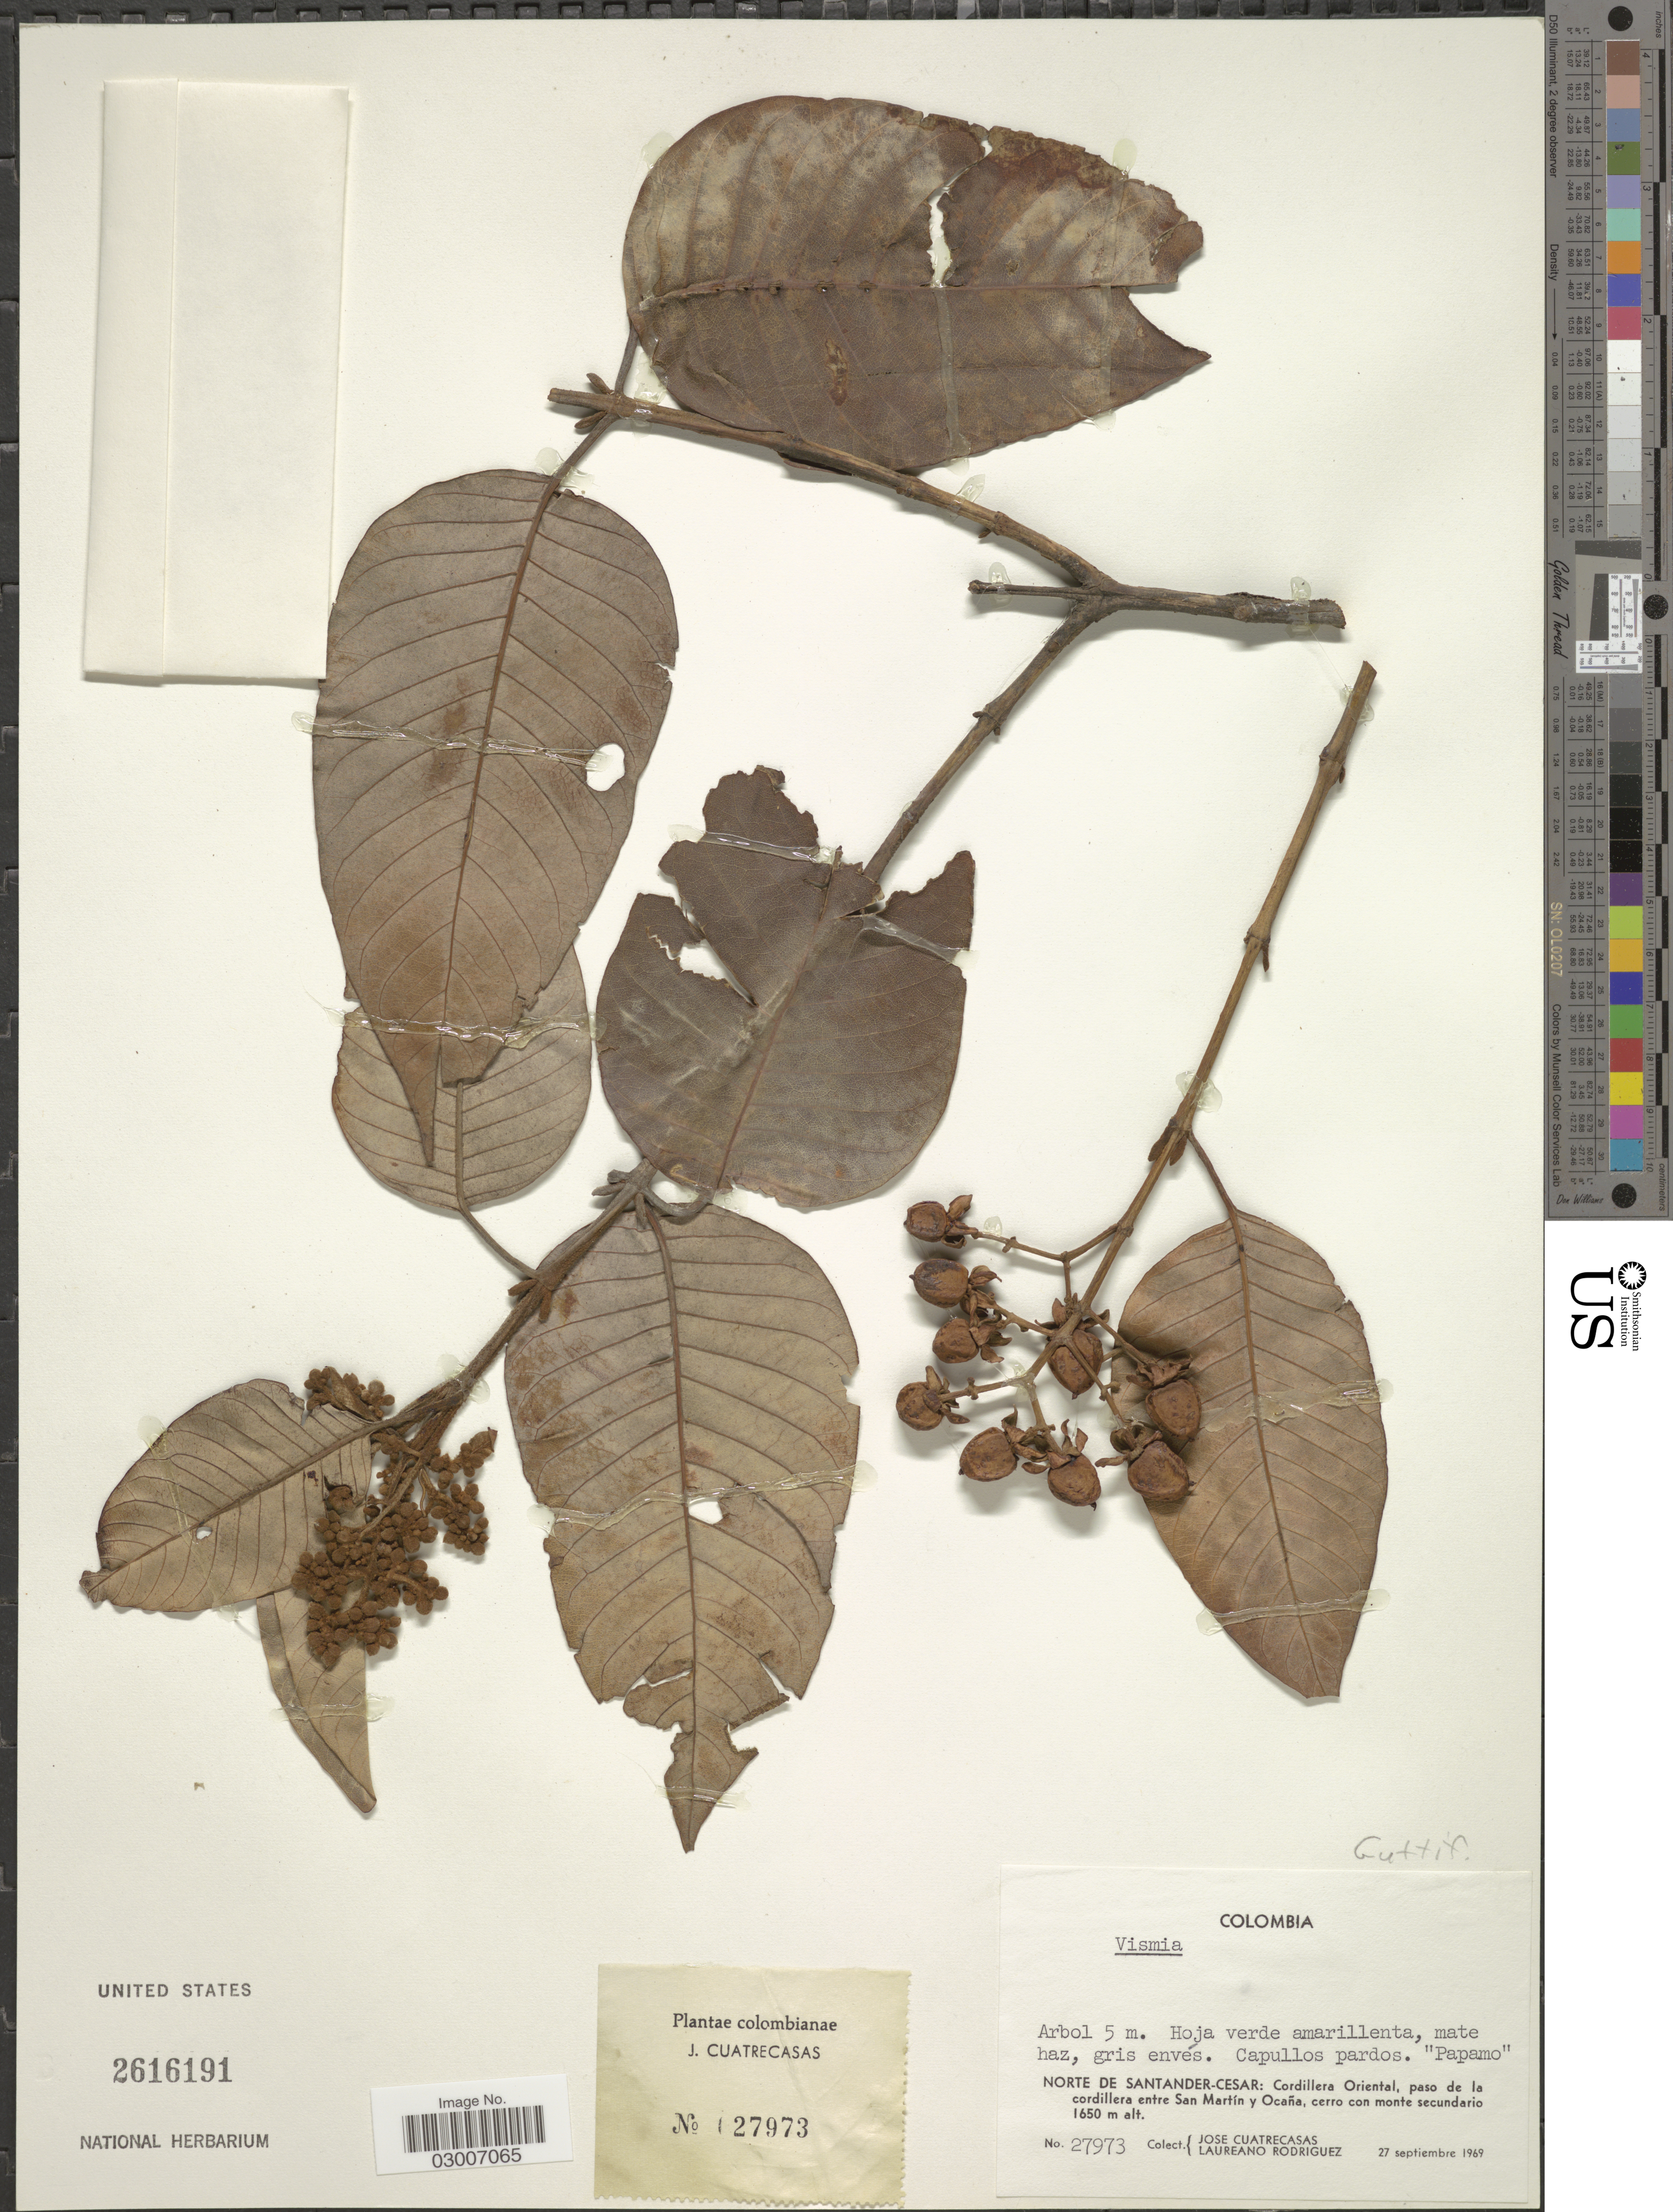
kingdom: Plantae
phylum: Tracheophyta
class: Magnoliopsida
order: Malpighiales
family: Hypericaceae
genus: Vismia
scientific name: Vismia sp.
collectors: J. Cuatrecasas & L. Rodriguez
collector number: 27973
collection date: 1969-09-27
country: Colombia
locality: Norte de Santander-Cesar: Cordillera Oriental, paso de la cordillera entre San Martín y Ocaña, cerro con monte secundario.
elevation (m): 1650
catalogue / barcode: US 2616191